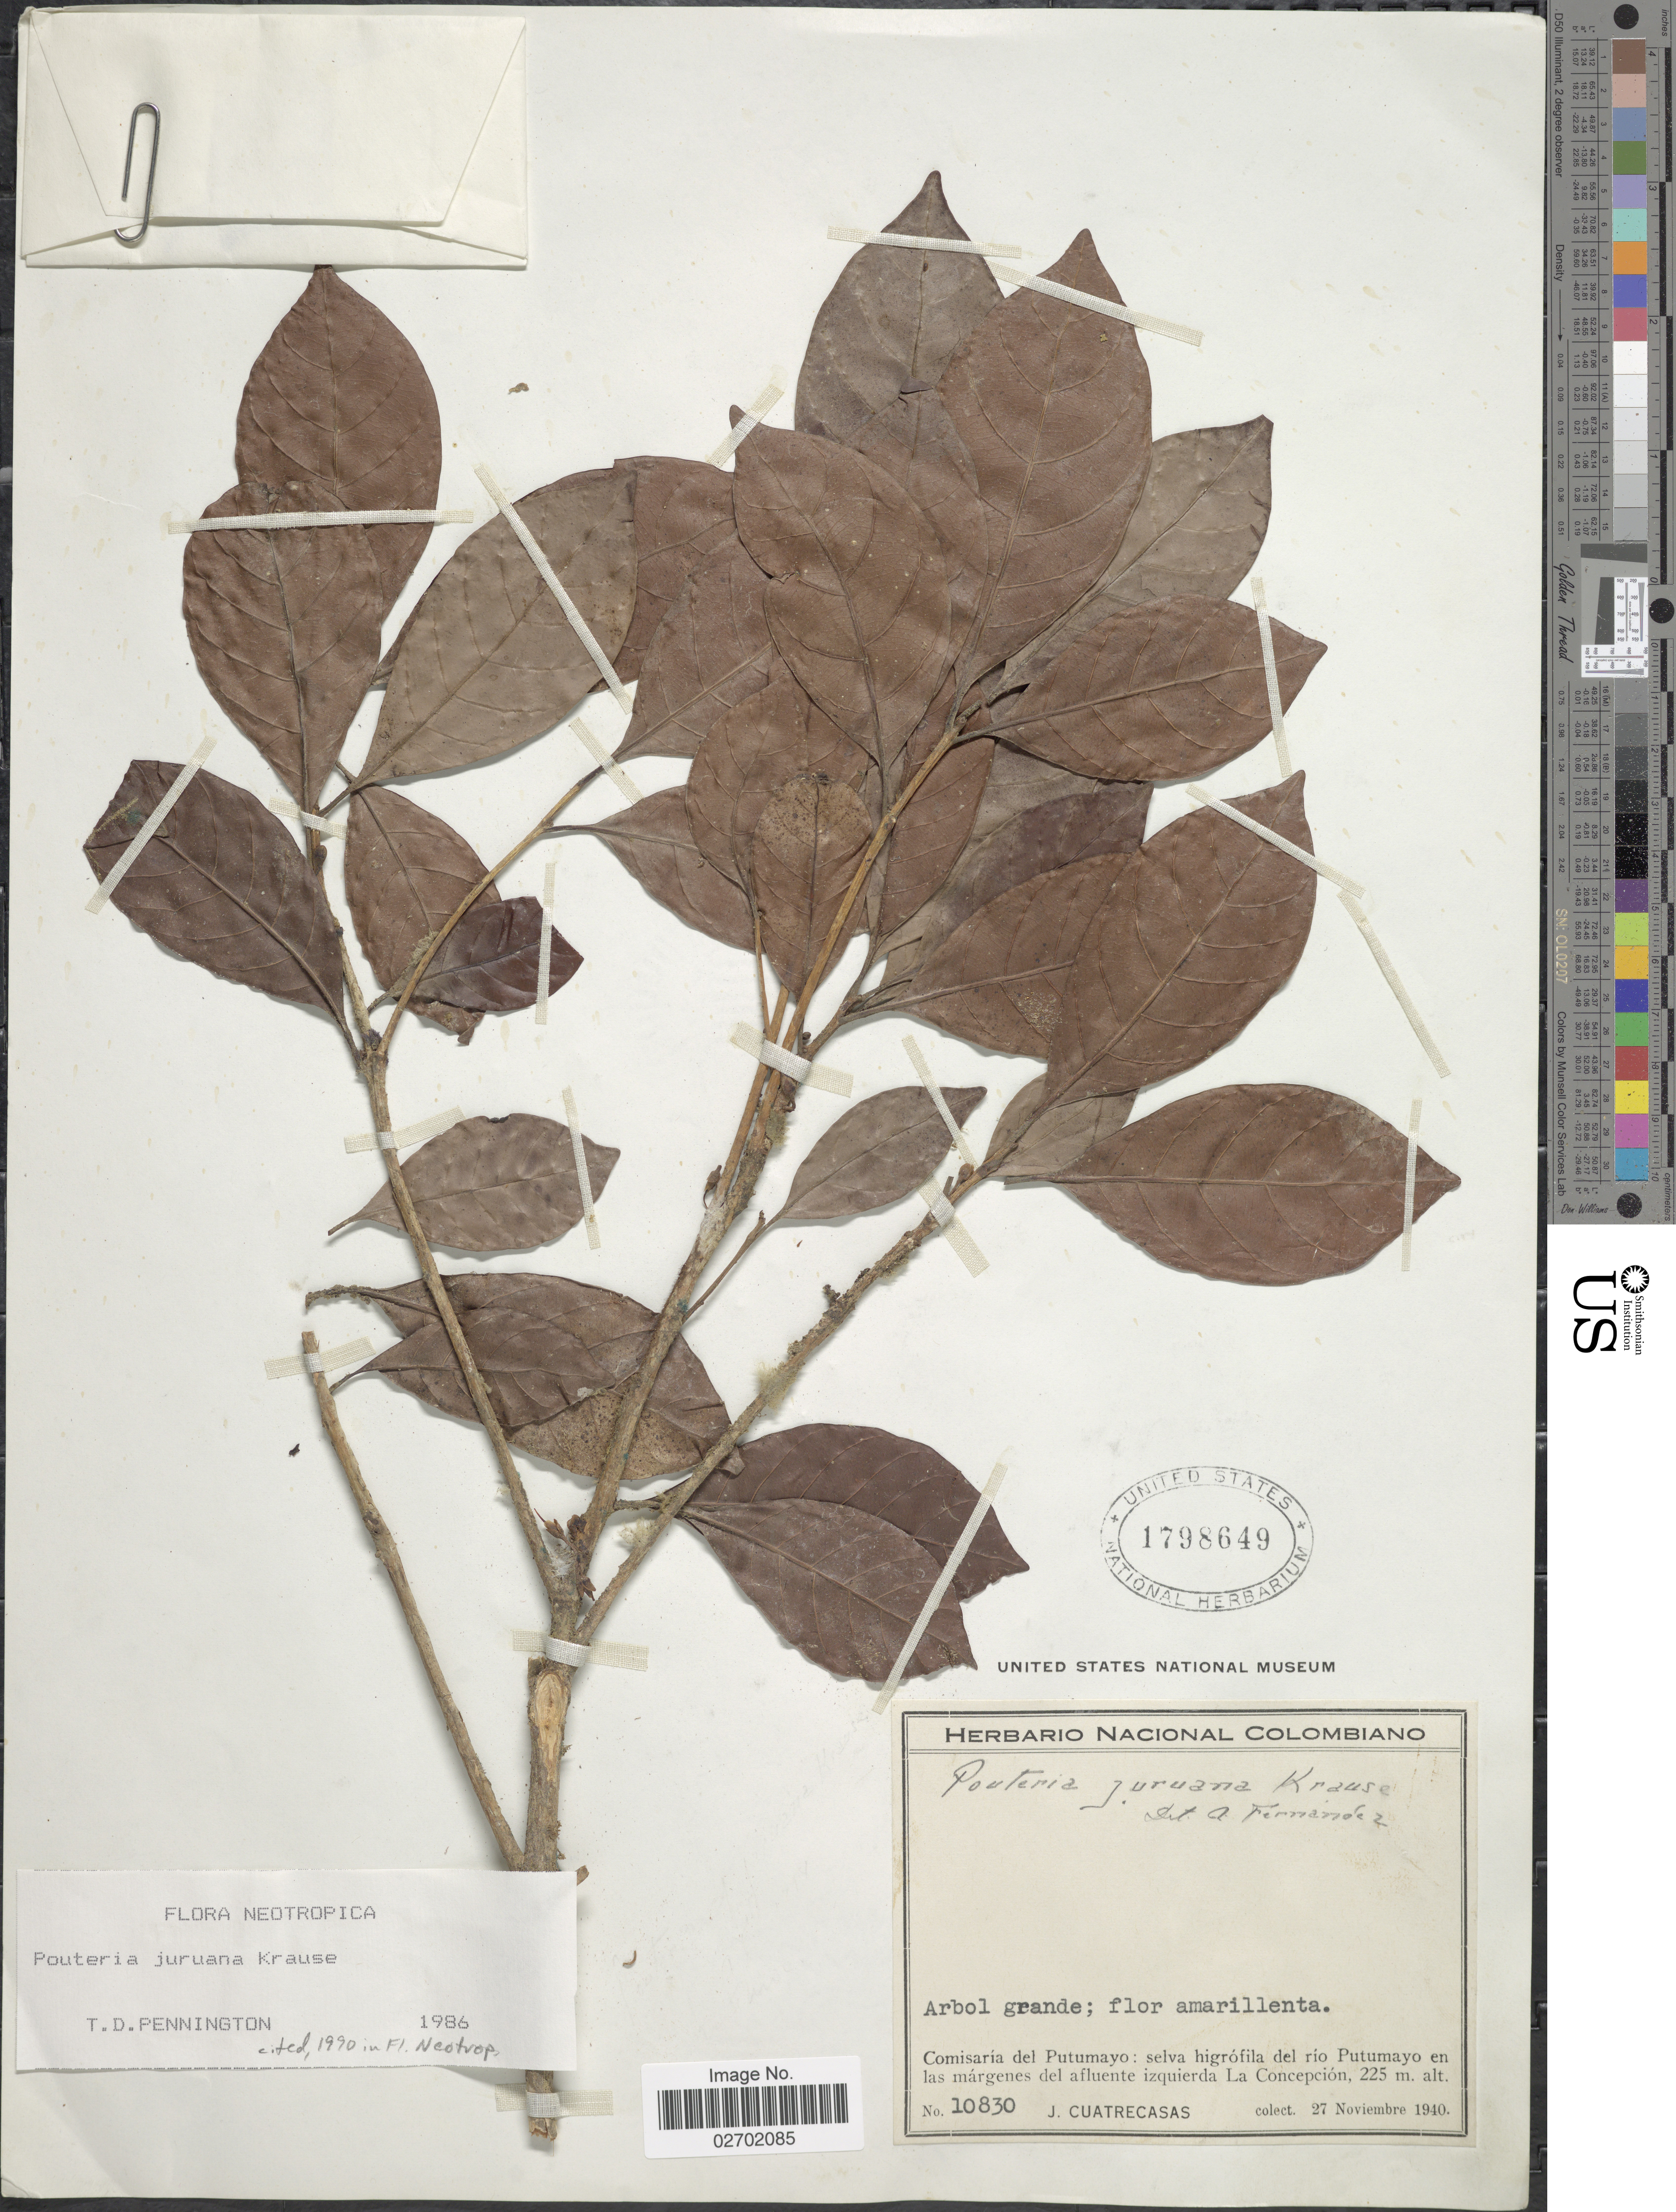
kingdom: Plantae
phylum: Tracheophyta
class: Magnoliopsida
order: Ericales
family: Sapotaceae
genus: Pouteria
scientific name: Pouteria juruana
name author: K. Krause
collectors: J. Cuatrecasas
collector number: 10830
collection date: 1940-11-27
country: Colombia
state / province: Putumayo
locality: Comisaría del Putumayo: selva higr'fila del río Putumayo en las márgenes del afluente izquierda La Concepción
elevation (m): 225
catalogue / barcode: US 1798649